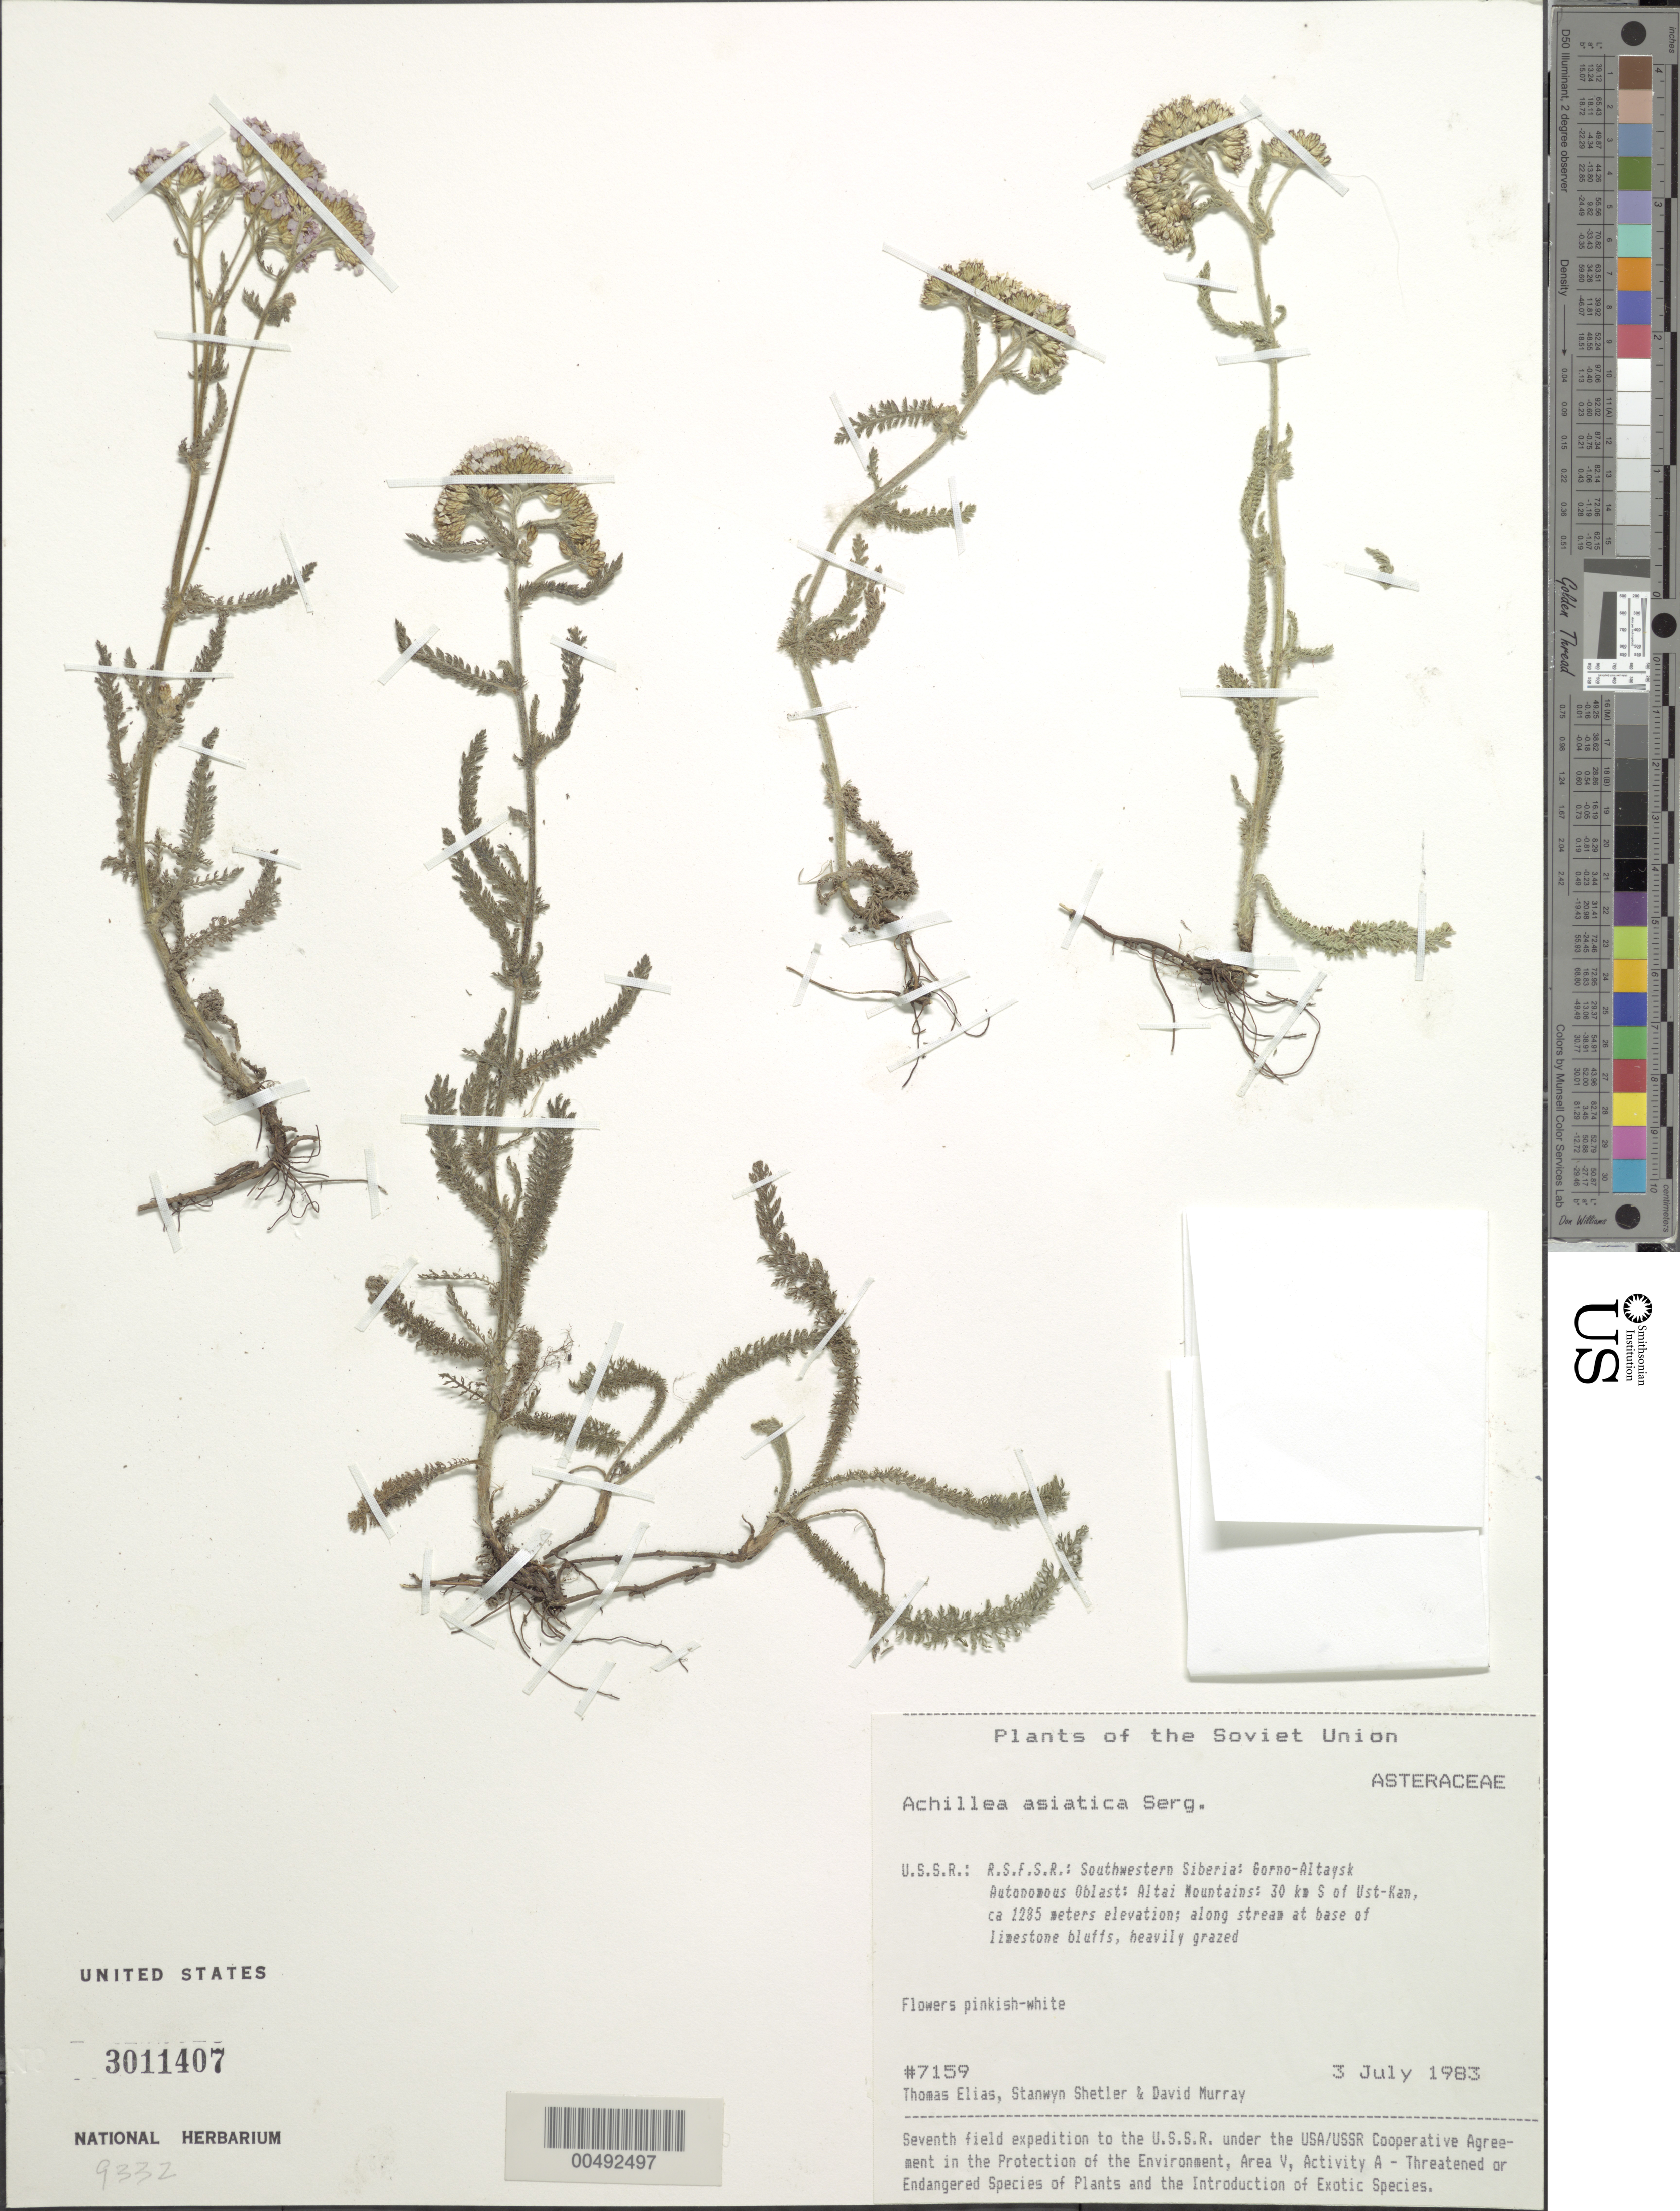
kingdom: Plantae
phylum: Tracheophyta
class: Magnoliopsida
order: Asterales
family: Asteraceae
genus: Achillea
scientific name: Achillea asiatica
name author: Serg.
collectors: T. Elias, S. Shetler & D. F. Murray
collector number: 7159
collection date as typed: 03 Jul 1983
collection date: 1983-07-03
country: Russian Federation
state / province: Altai Republic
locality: Altai Mountains, 30 km S of Ust-Kan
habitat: along stream at base of limestone bluffs, heavily grazed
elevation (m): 1285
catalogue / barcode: US 3011407